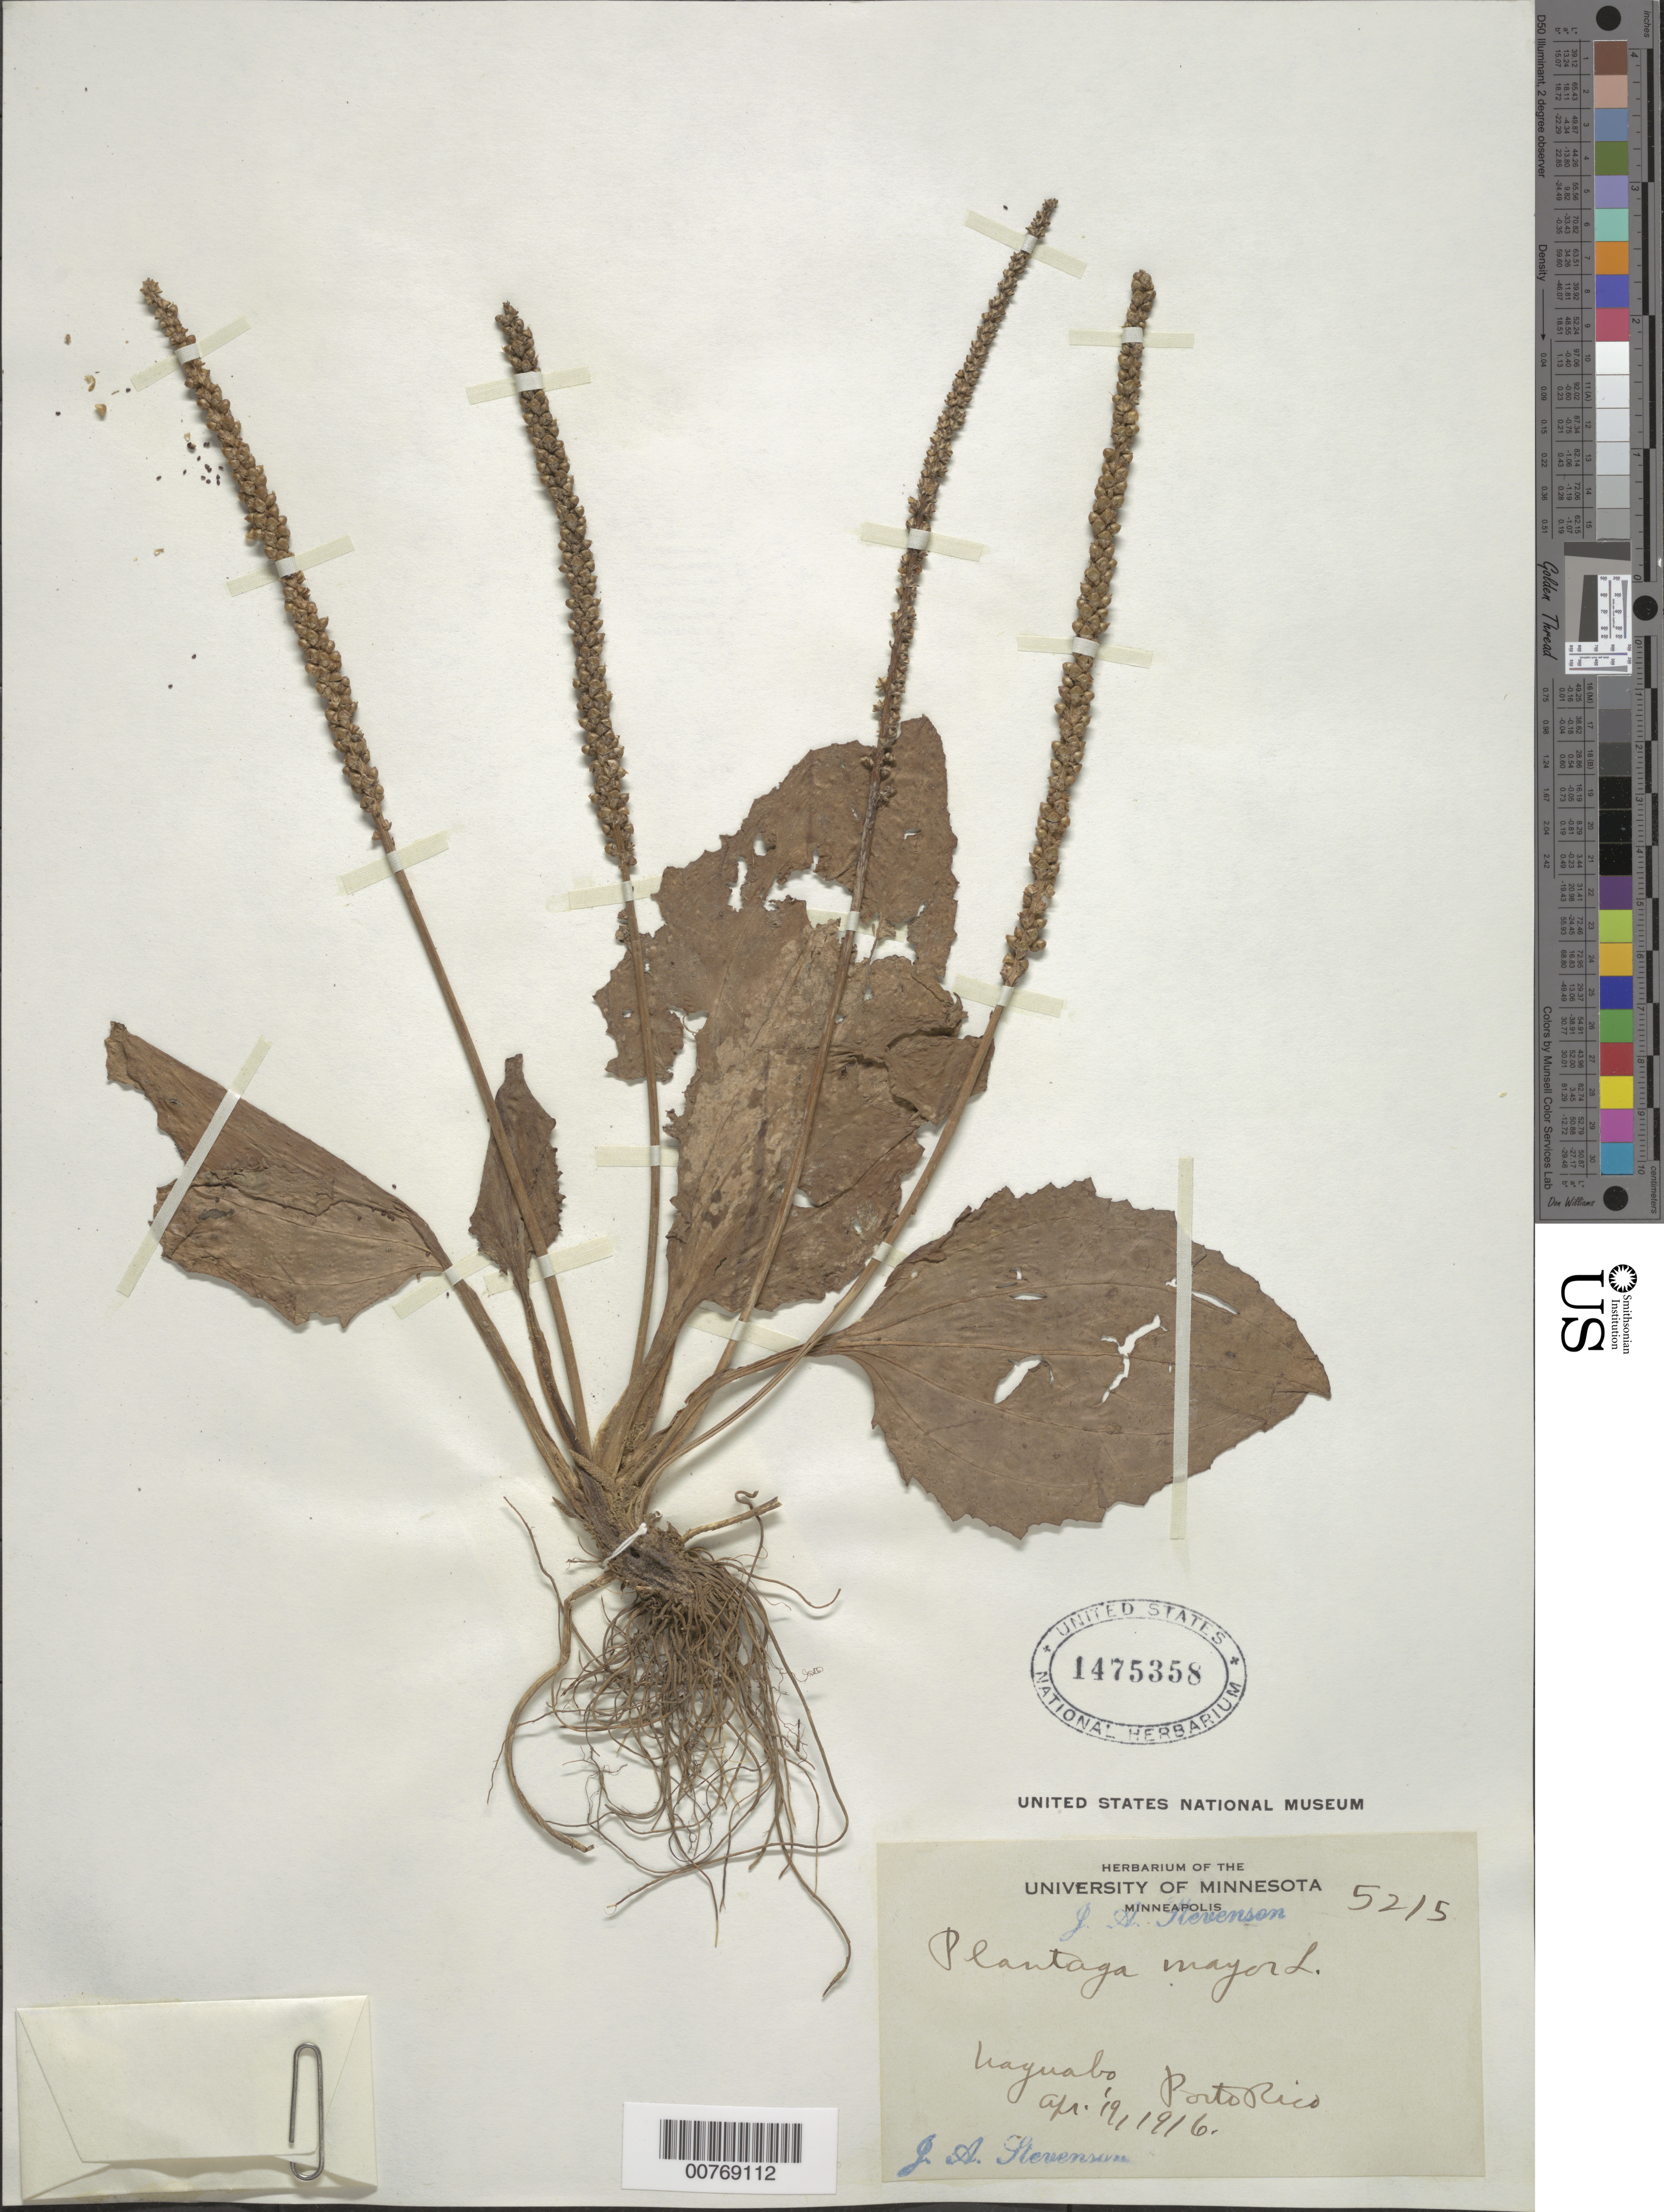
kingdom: Plantae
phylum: Tracheophyta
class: Magnoliopsida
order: Lamiales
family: Plantaginaceae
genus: Plantago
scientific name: Plantago major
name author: L.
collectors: J. Stevenson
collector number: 5215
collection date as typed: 19 Apr 1916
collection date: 1916-04-19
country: Puerto Rico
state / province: Naguabo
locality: Naguabo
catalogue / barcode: US 1475358